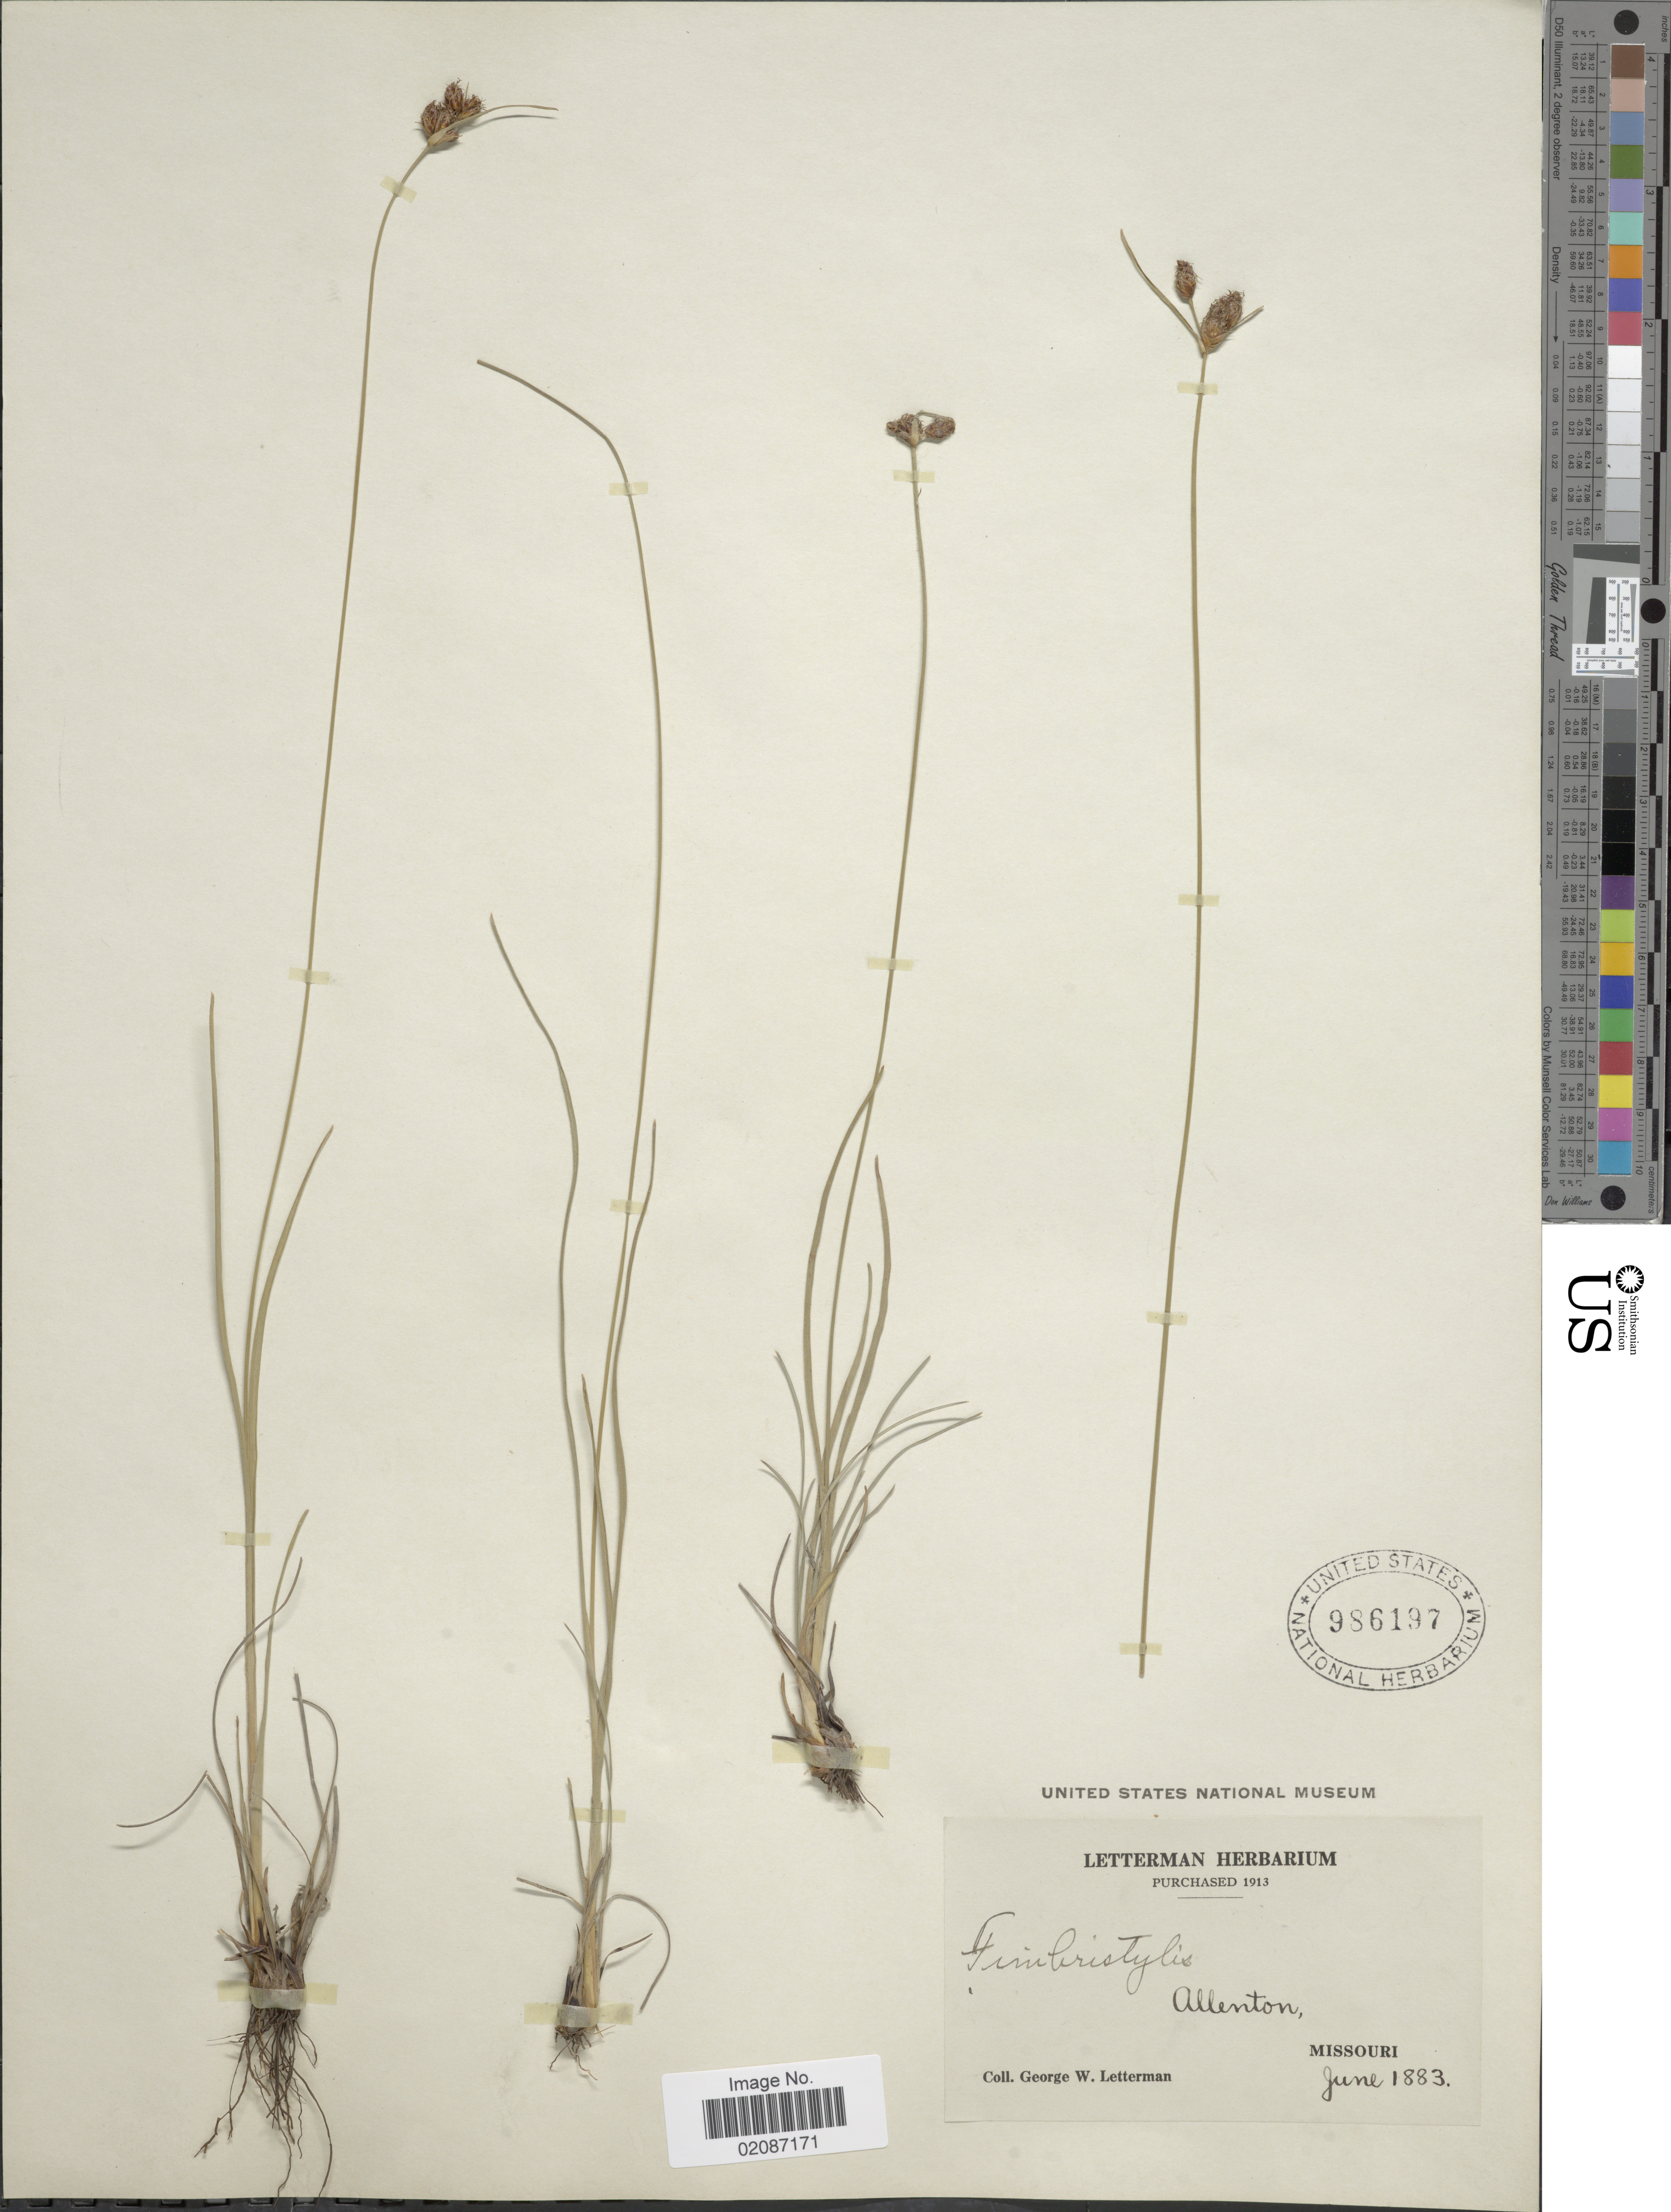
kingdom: Plantae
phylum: Tracheophyta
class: Liliopsida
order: Poales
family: Cyperaceae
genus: Fimbristylis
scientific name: Fimbristylis spadicea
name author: (L.) Vahl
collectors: G. W. Letterman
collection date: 1883-06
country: United States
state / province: Missouri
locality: Allenton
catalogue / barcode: US 986197